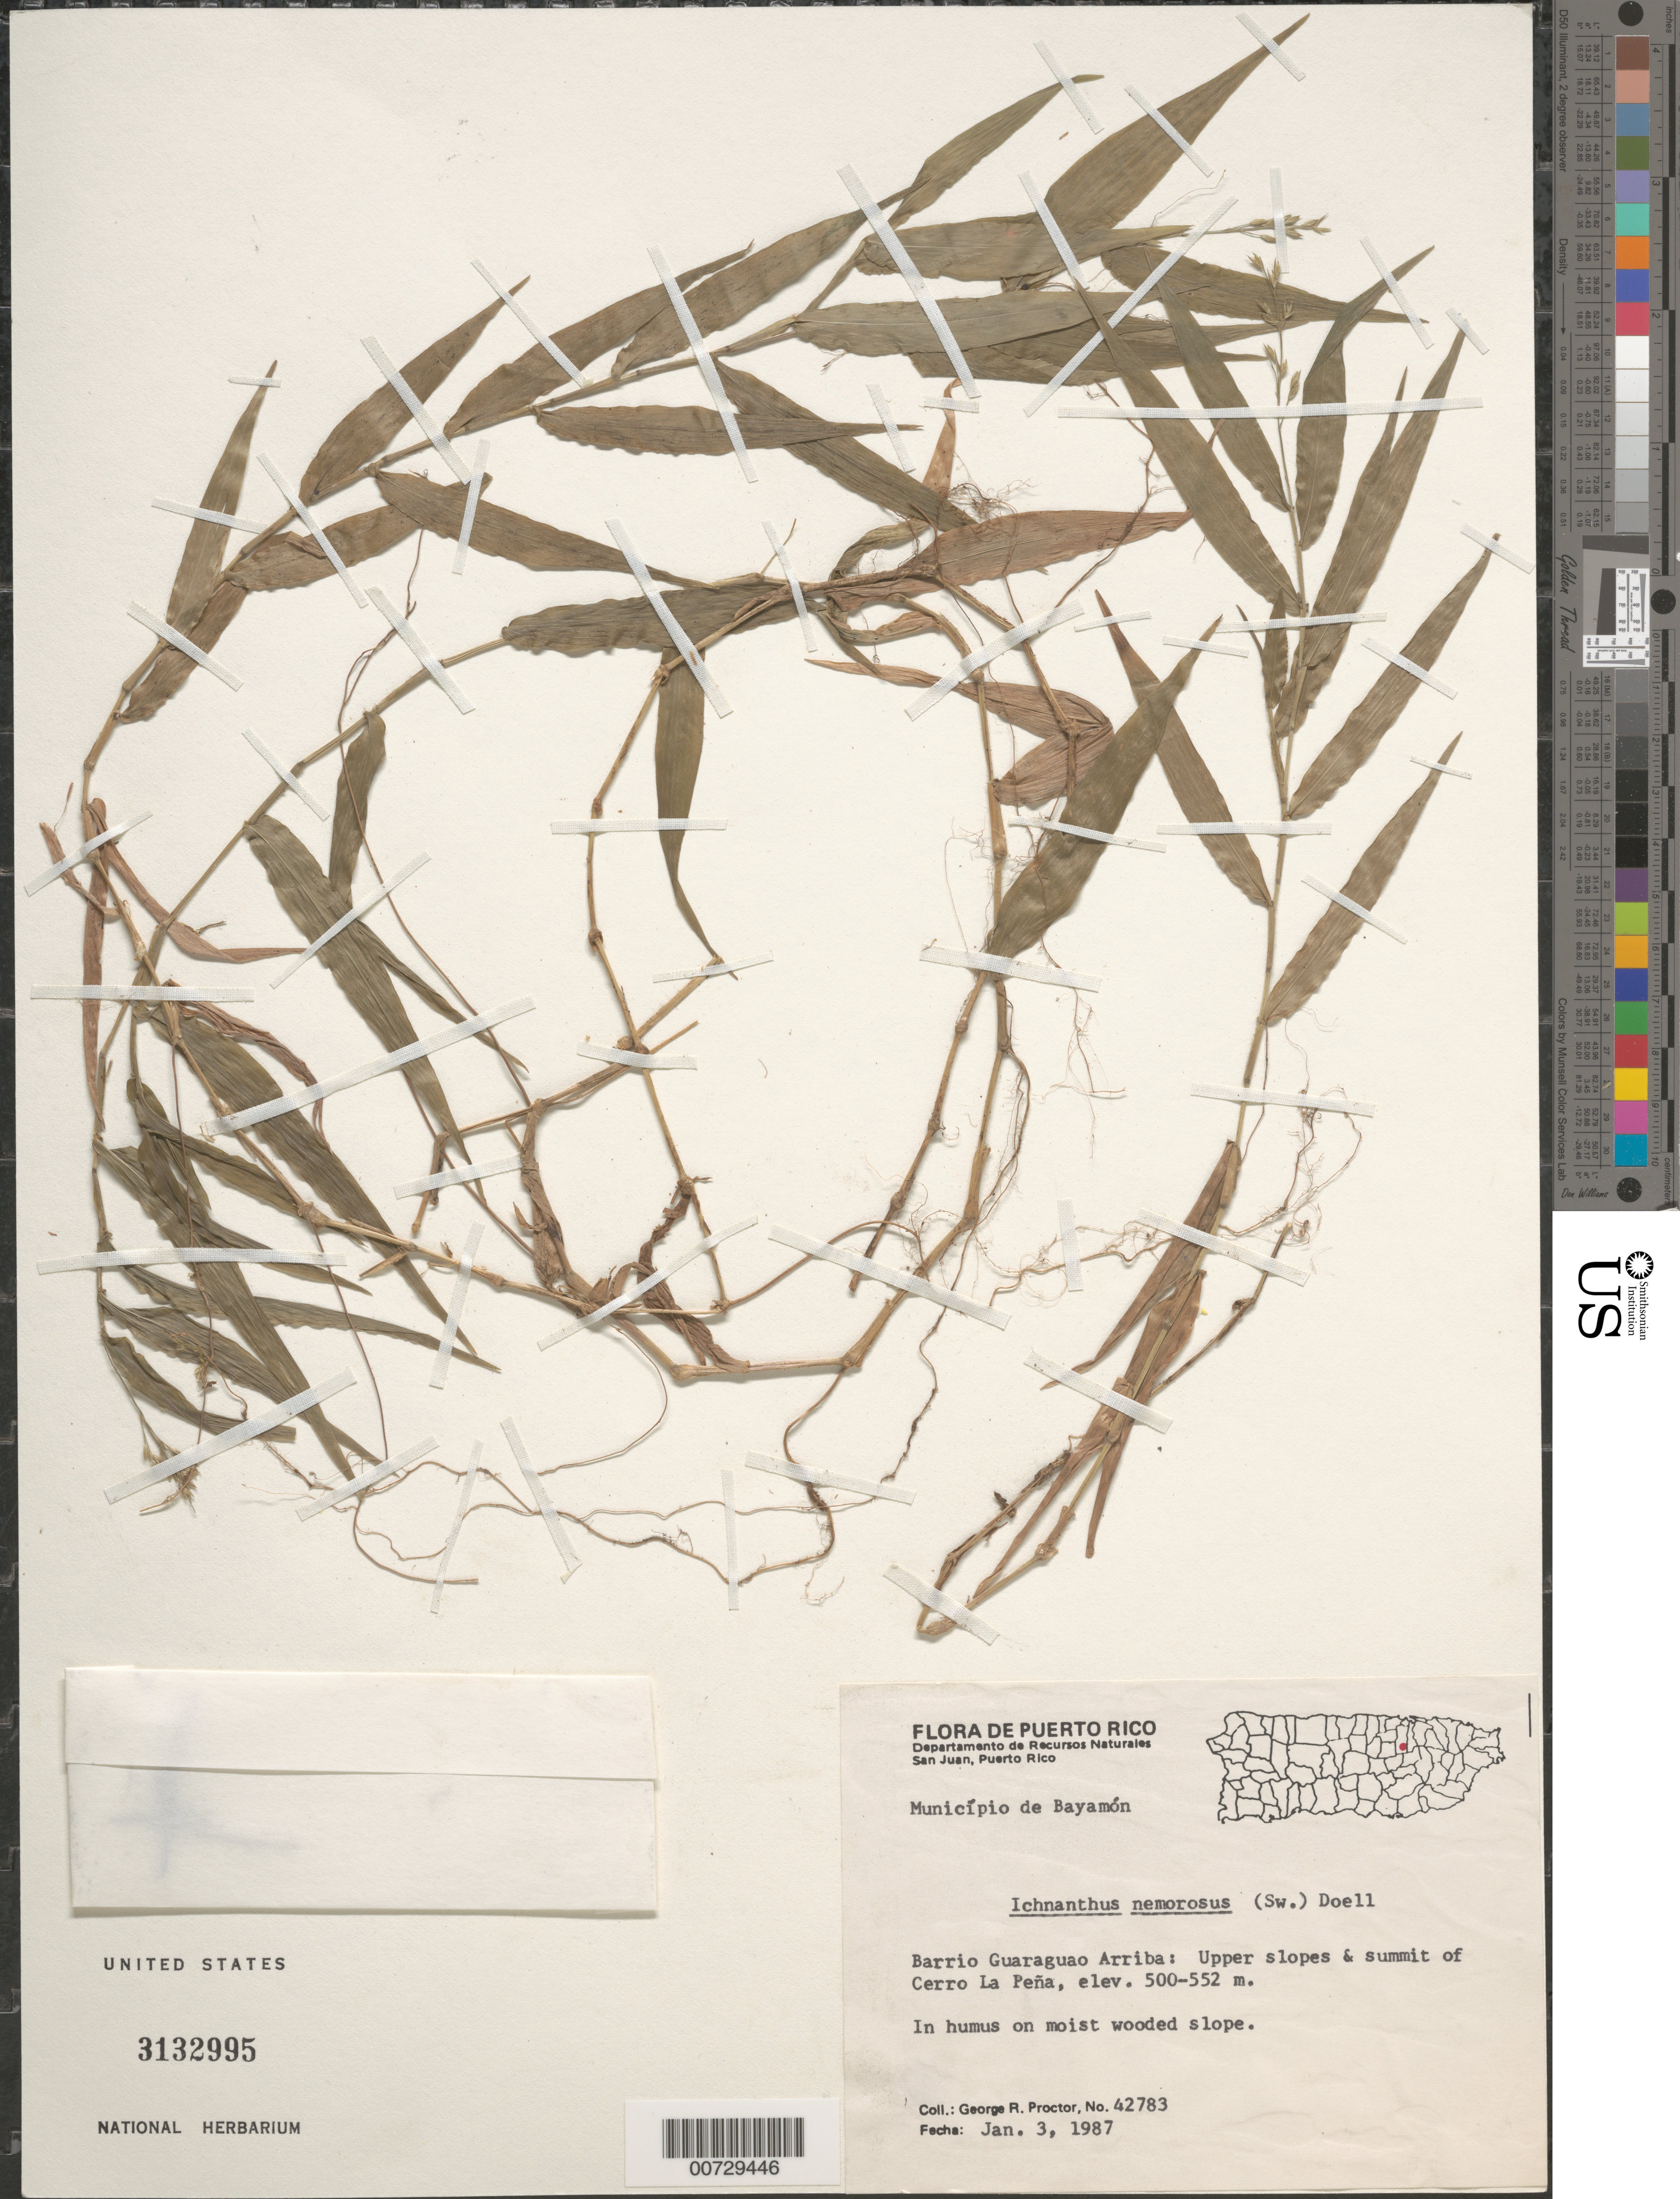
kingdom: Plantae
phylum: Tracheophyta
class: Liliopsida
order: Poales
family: Poaceae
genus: Ichnanthus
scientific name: Ichnanthus nemorosus var. nemorosus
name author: (Sw.) Döll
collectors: G. R. Proctor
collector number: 42783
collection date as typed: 03 Jan 1987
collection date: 1987-01-03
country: Puerto Rico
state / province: Bayamón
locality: Barrio Guaraguao Arriba: Upper slopes & summit of Cerro la Peña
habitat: In humus on moist wooded slope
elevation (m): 500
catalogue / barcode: US 3132995